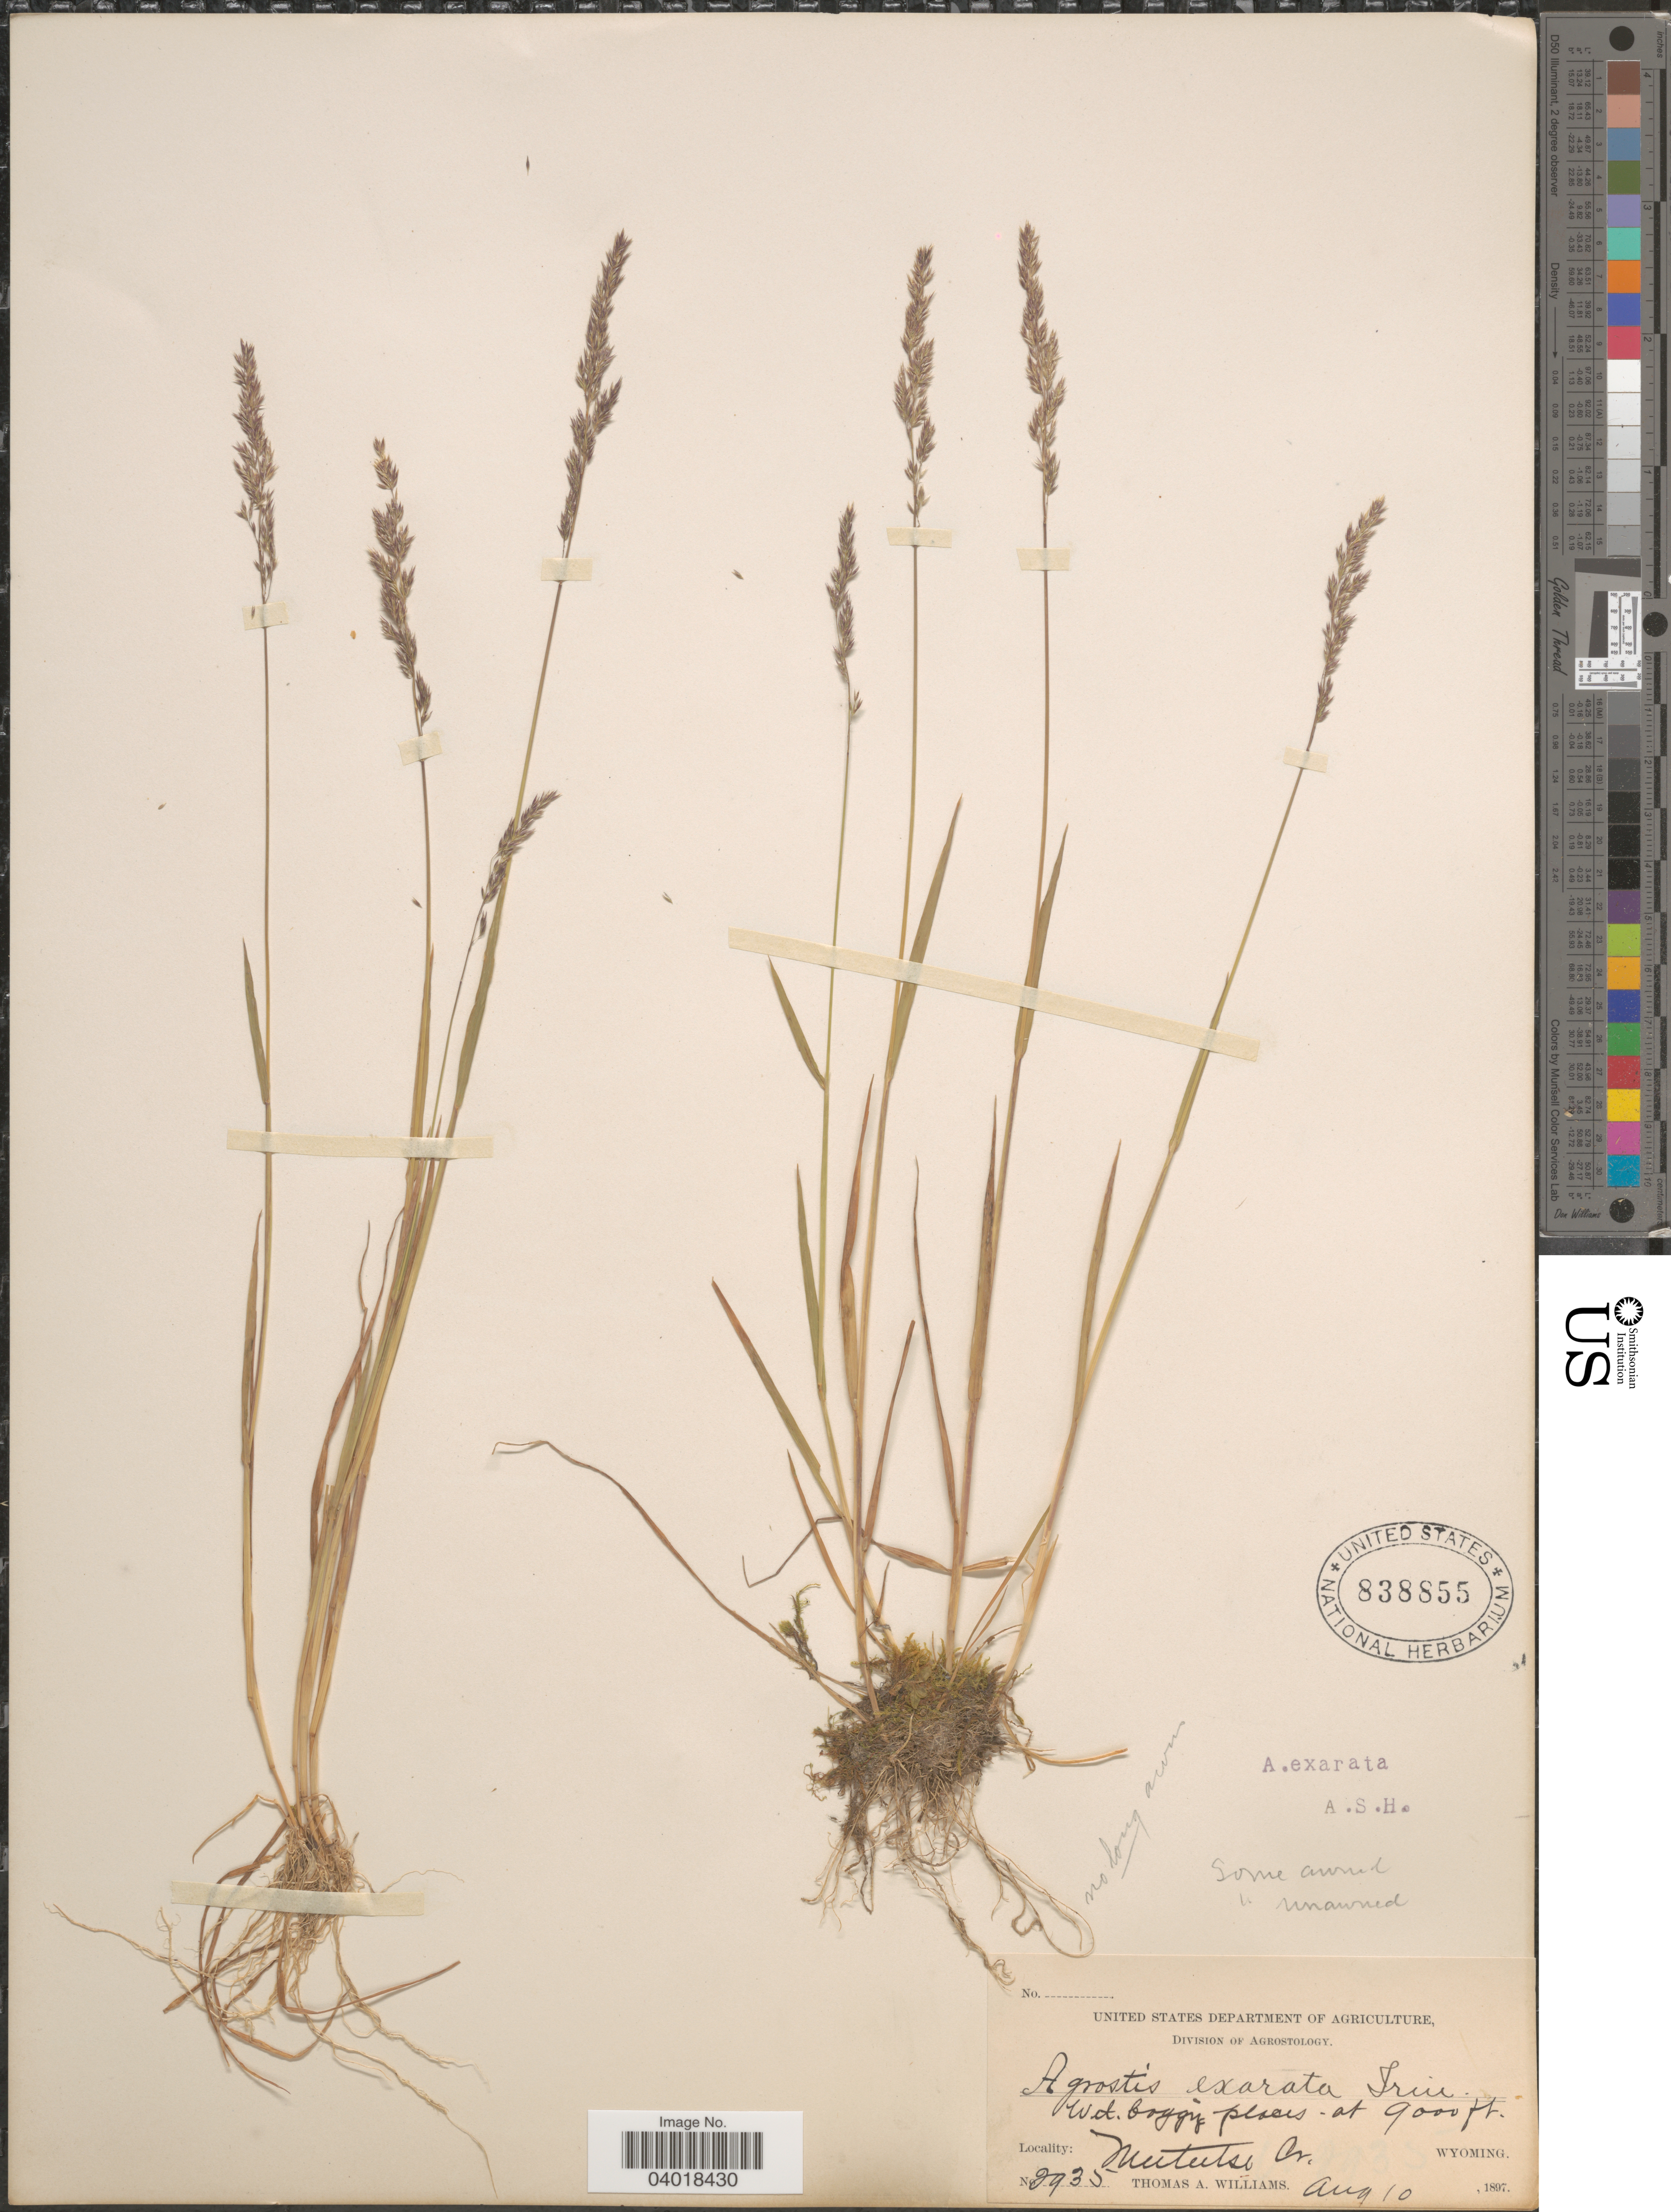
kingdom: Plantae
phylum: Tracheophyta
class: Liliopsida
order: Poales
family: Poaceae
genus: Agrostis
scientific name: Agrostis exarata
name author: Trin.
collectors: T. A. Williams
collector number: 2935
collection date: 1897-08-10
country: United States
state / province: Wyoming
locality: Meeteetse Cr.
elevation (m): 2743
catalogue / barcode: US 838855